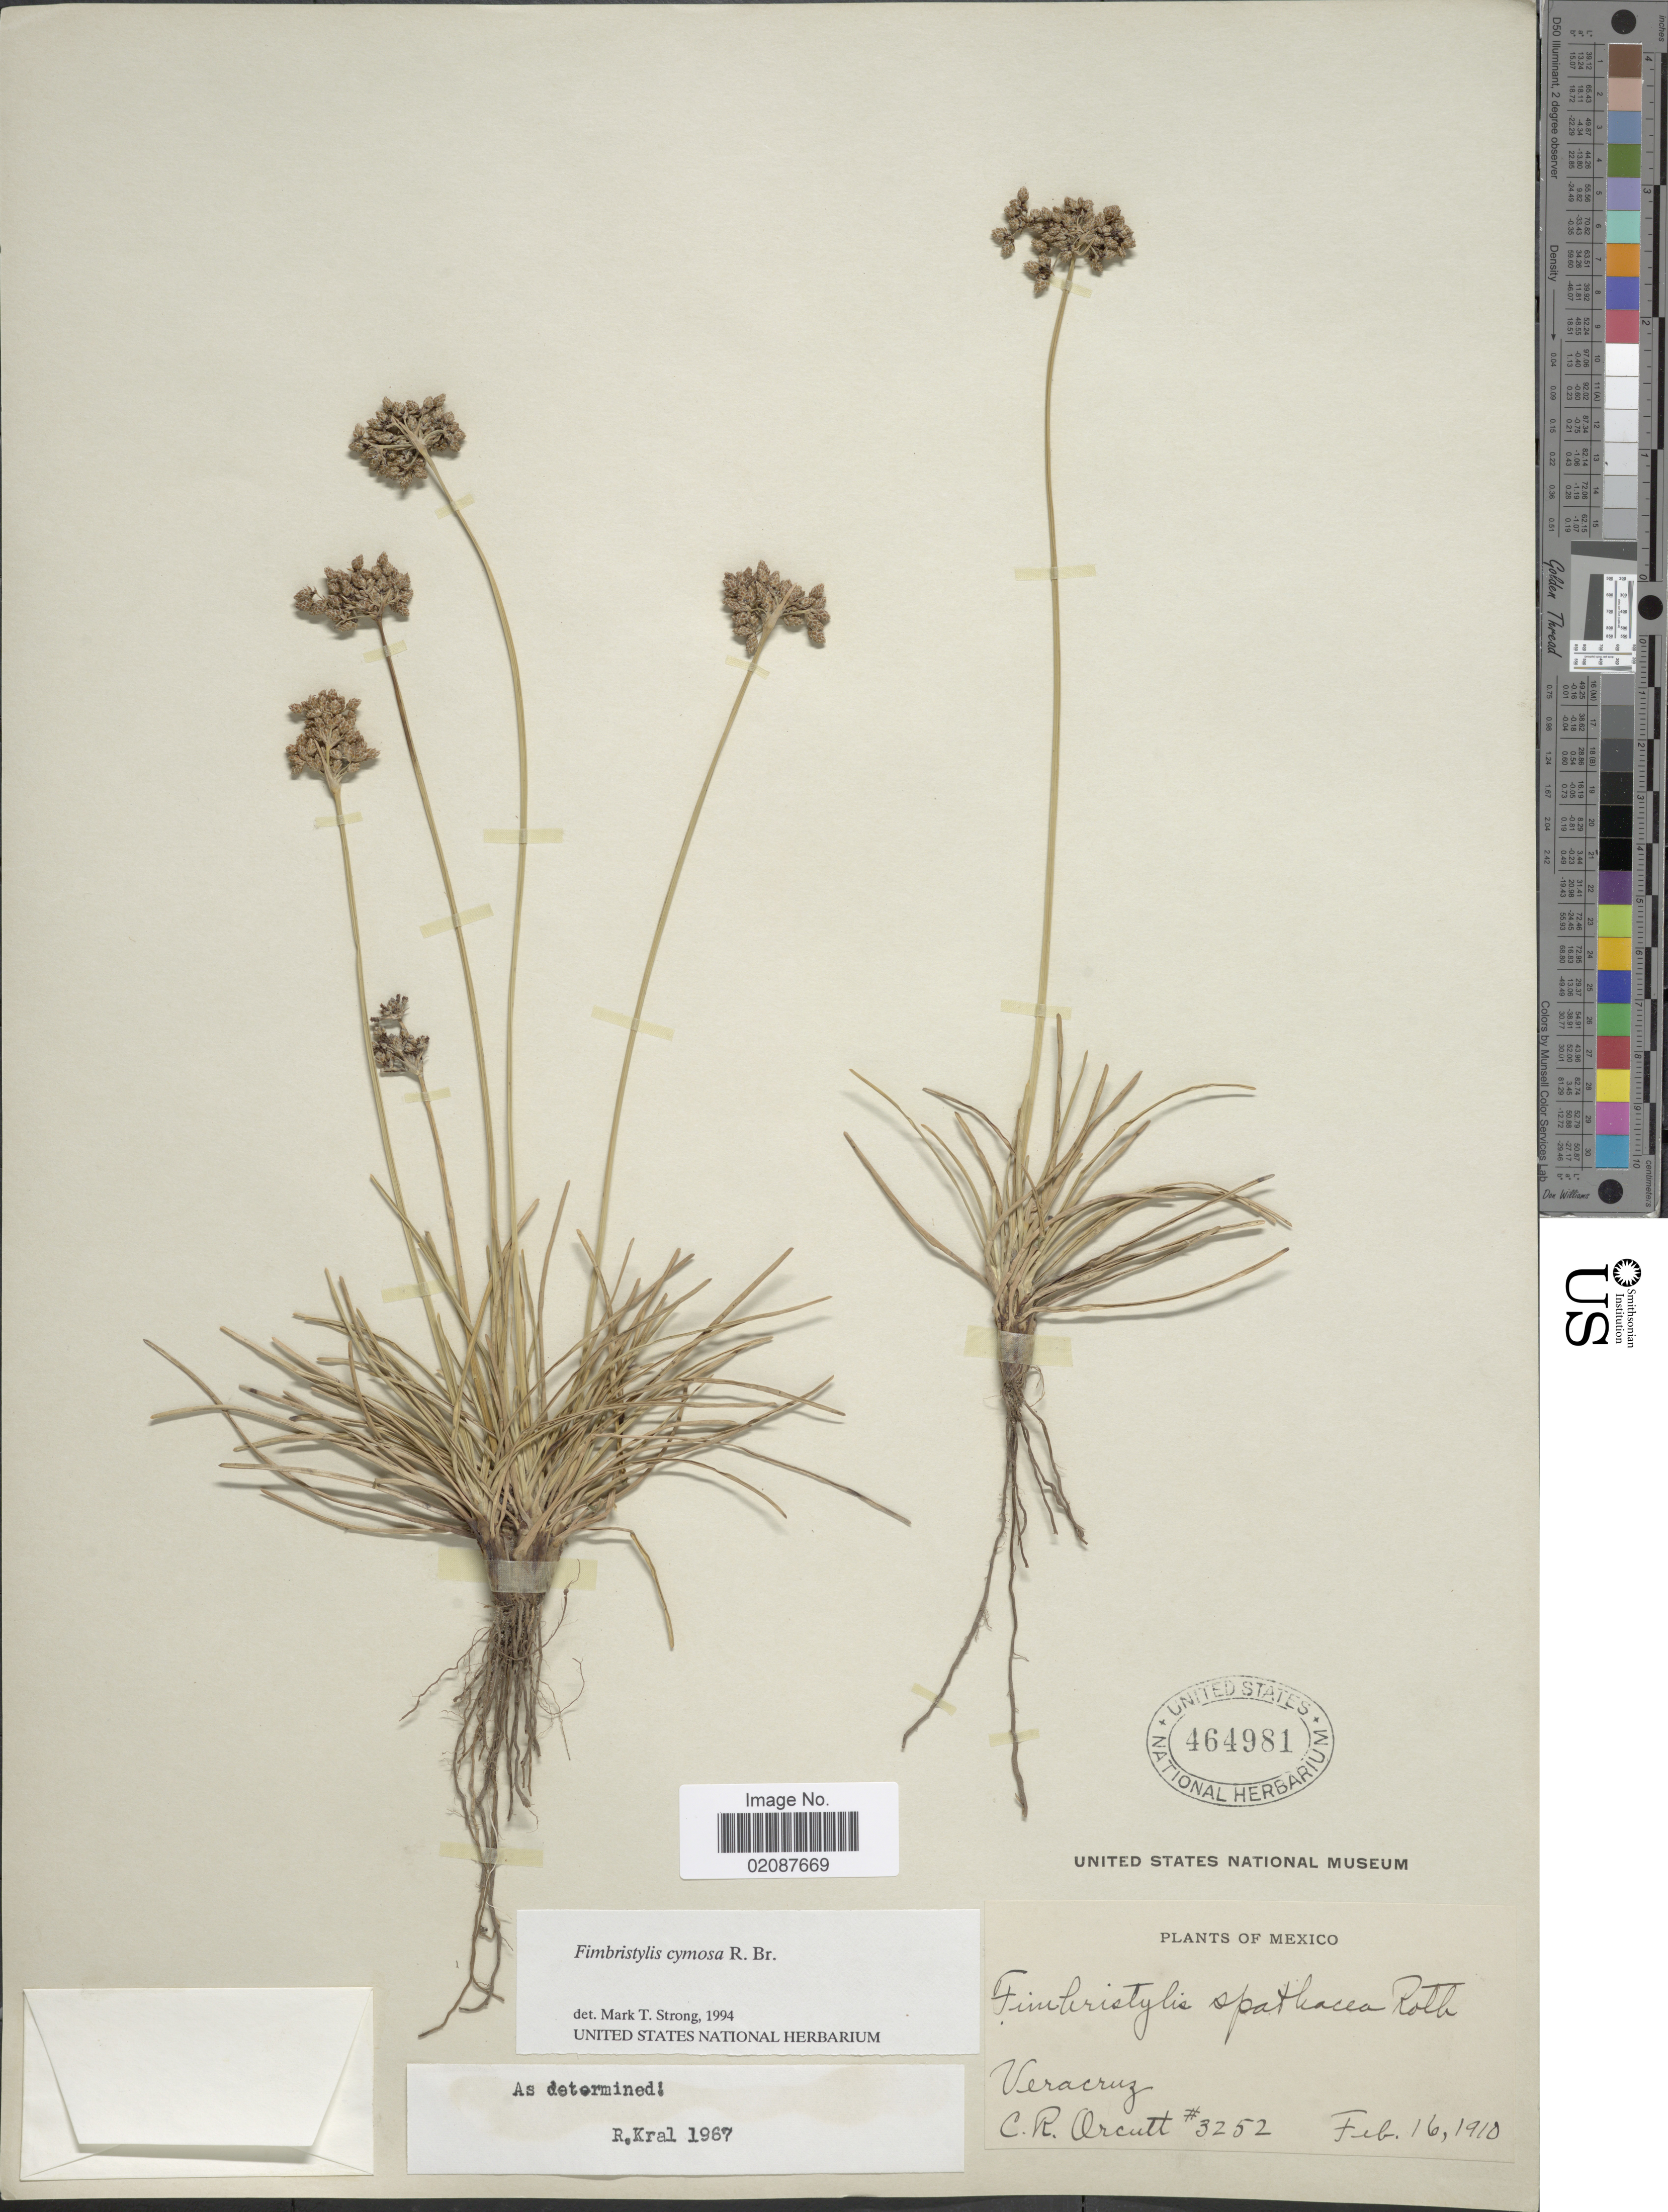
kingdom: Plantae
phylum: Tracheophyta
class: Liliopsida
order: Poales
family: Cyperaceae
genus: Fimbristylis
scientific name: Fimbristylis cymosa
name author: R. Br.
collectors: C. R. Orcutt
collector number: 3252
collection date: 1910-02-16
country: Mexico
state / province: Veracruz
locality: Veracruz.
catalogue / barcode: US 464981